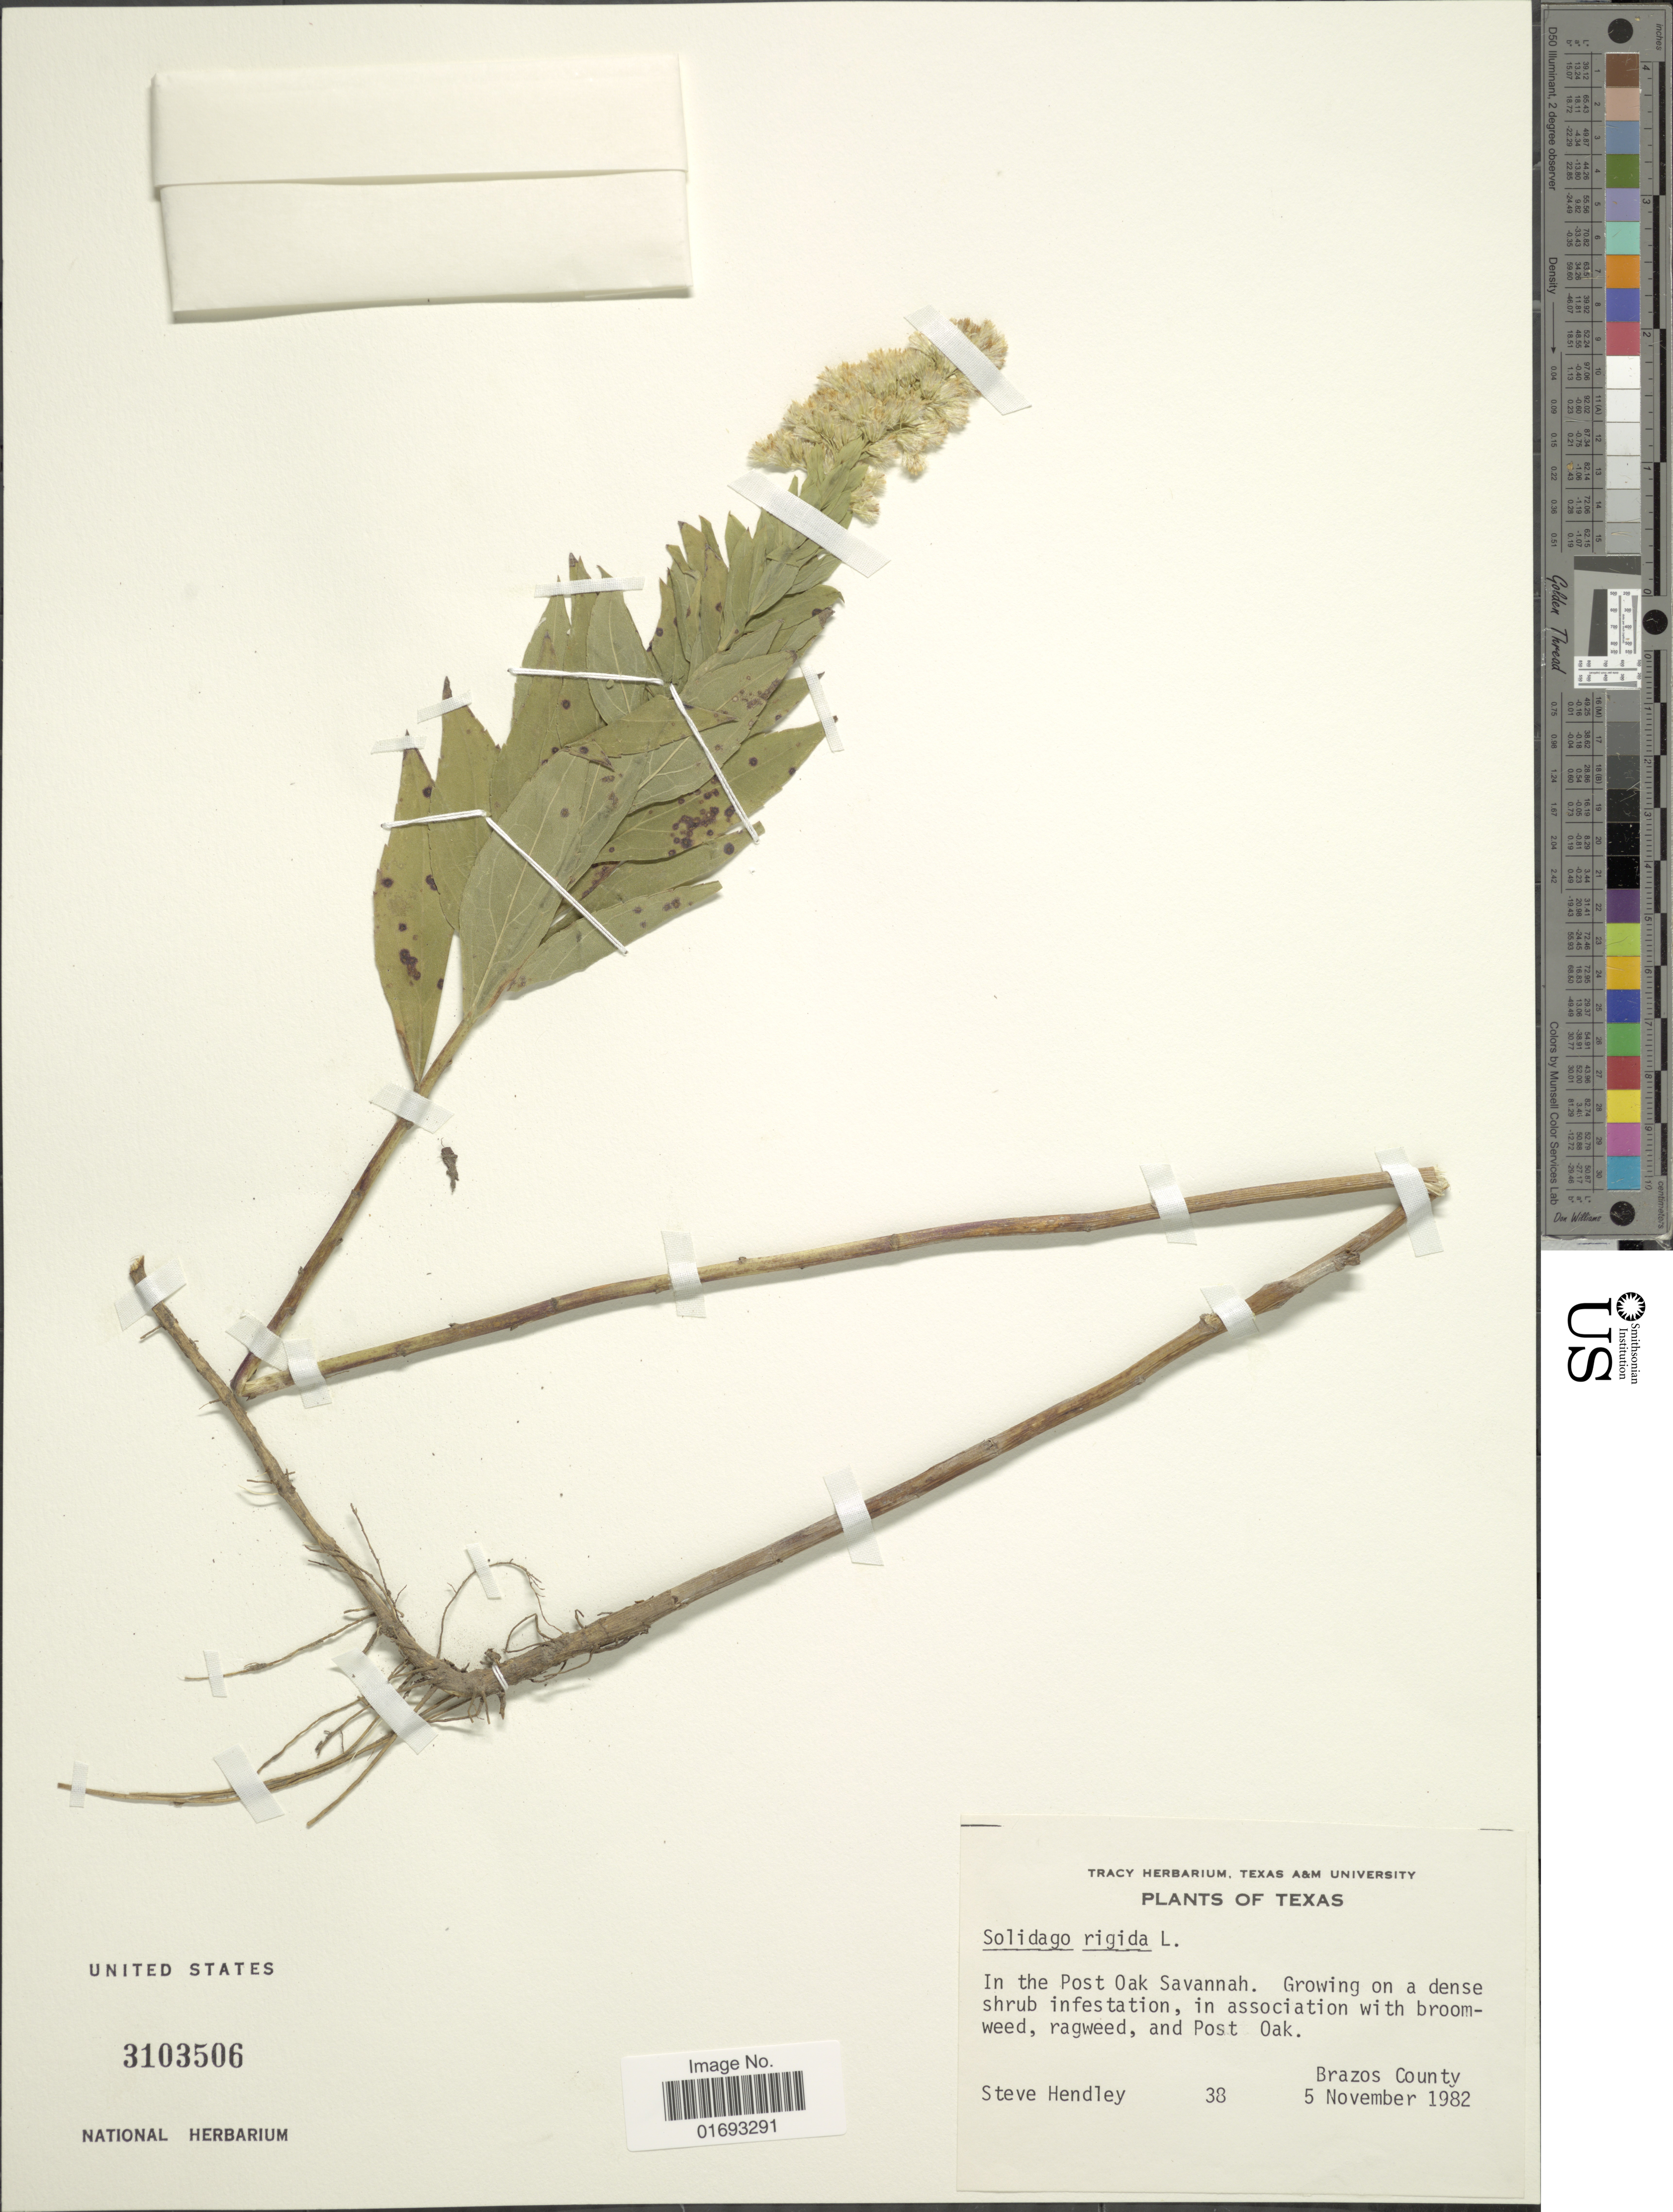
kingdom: Plantae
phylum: Tracheophyta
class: Magnoliopsida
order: Asterales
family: Asteraceae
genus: Oligoneuron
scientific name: Oligoneuron rigidum var. rigidum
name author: (L.) Small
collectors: S. Hendley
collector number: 38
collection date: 1982-10-05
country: United States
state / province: Texas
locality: In the Post Oak Savannah, growing on a dense shrub infestation, in association with broomweed, ragweed, and Post Oak, Brazos County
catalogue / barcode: US 3103506